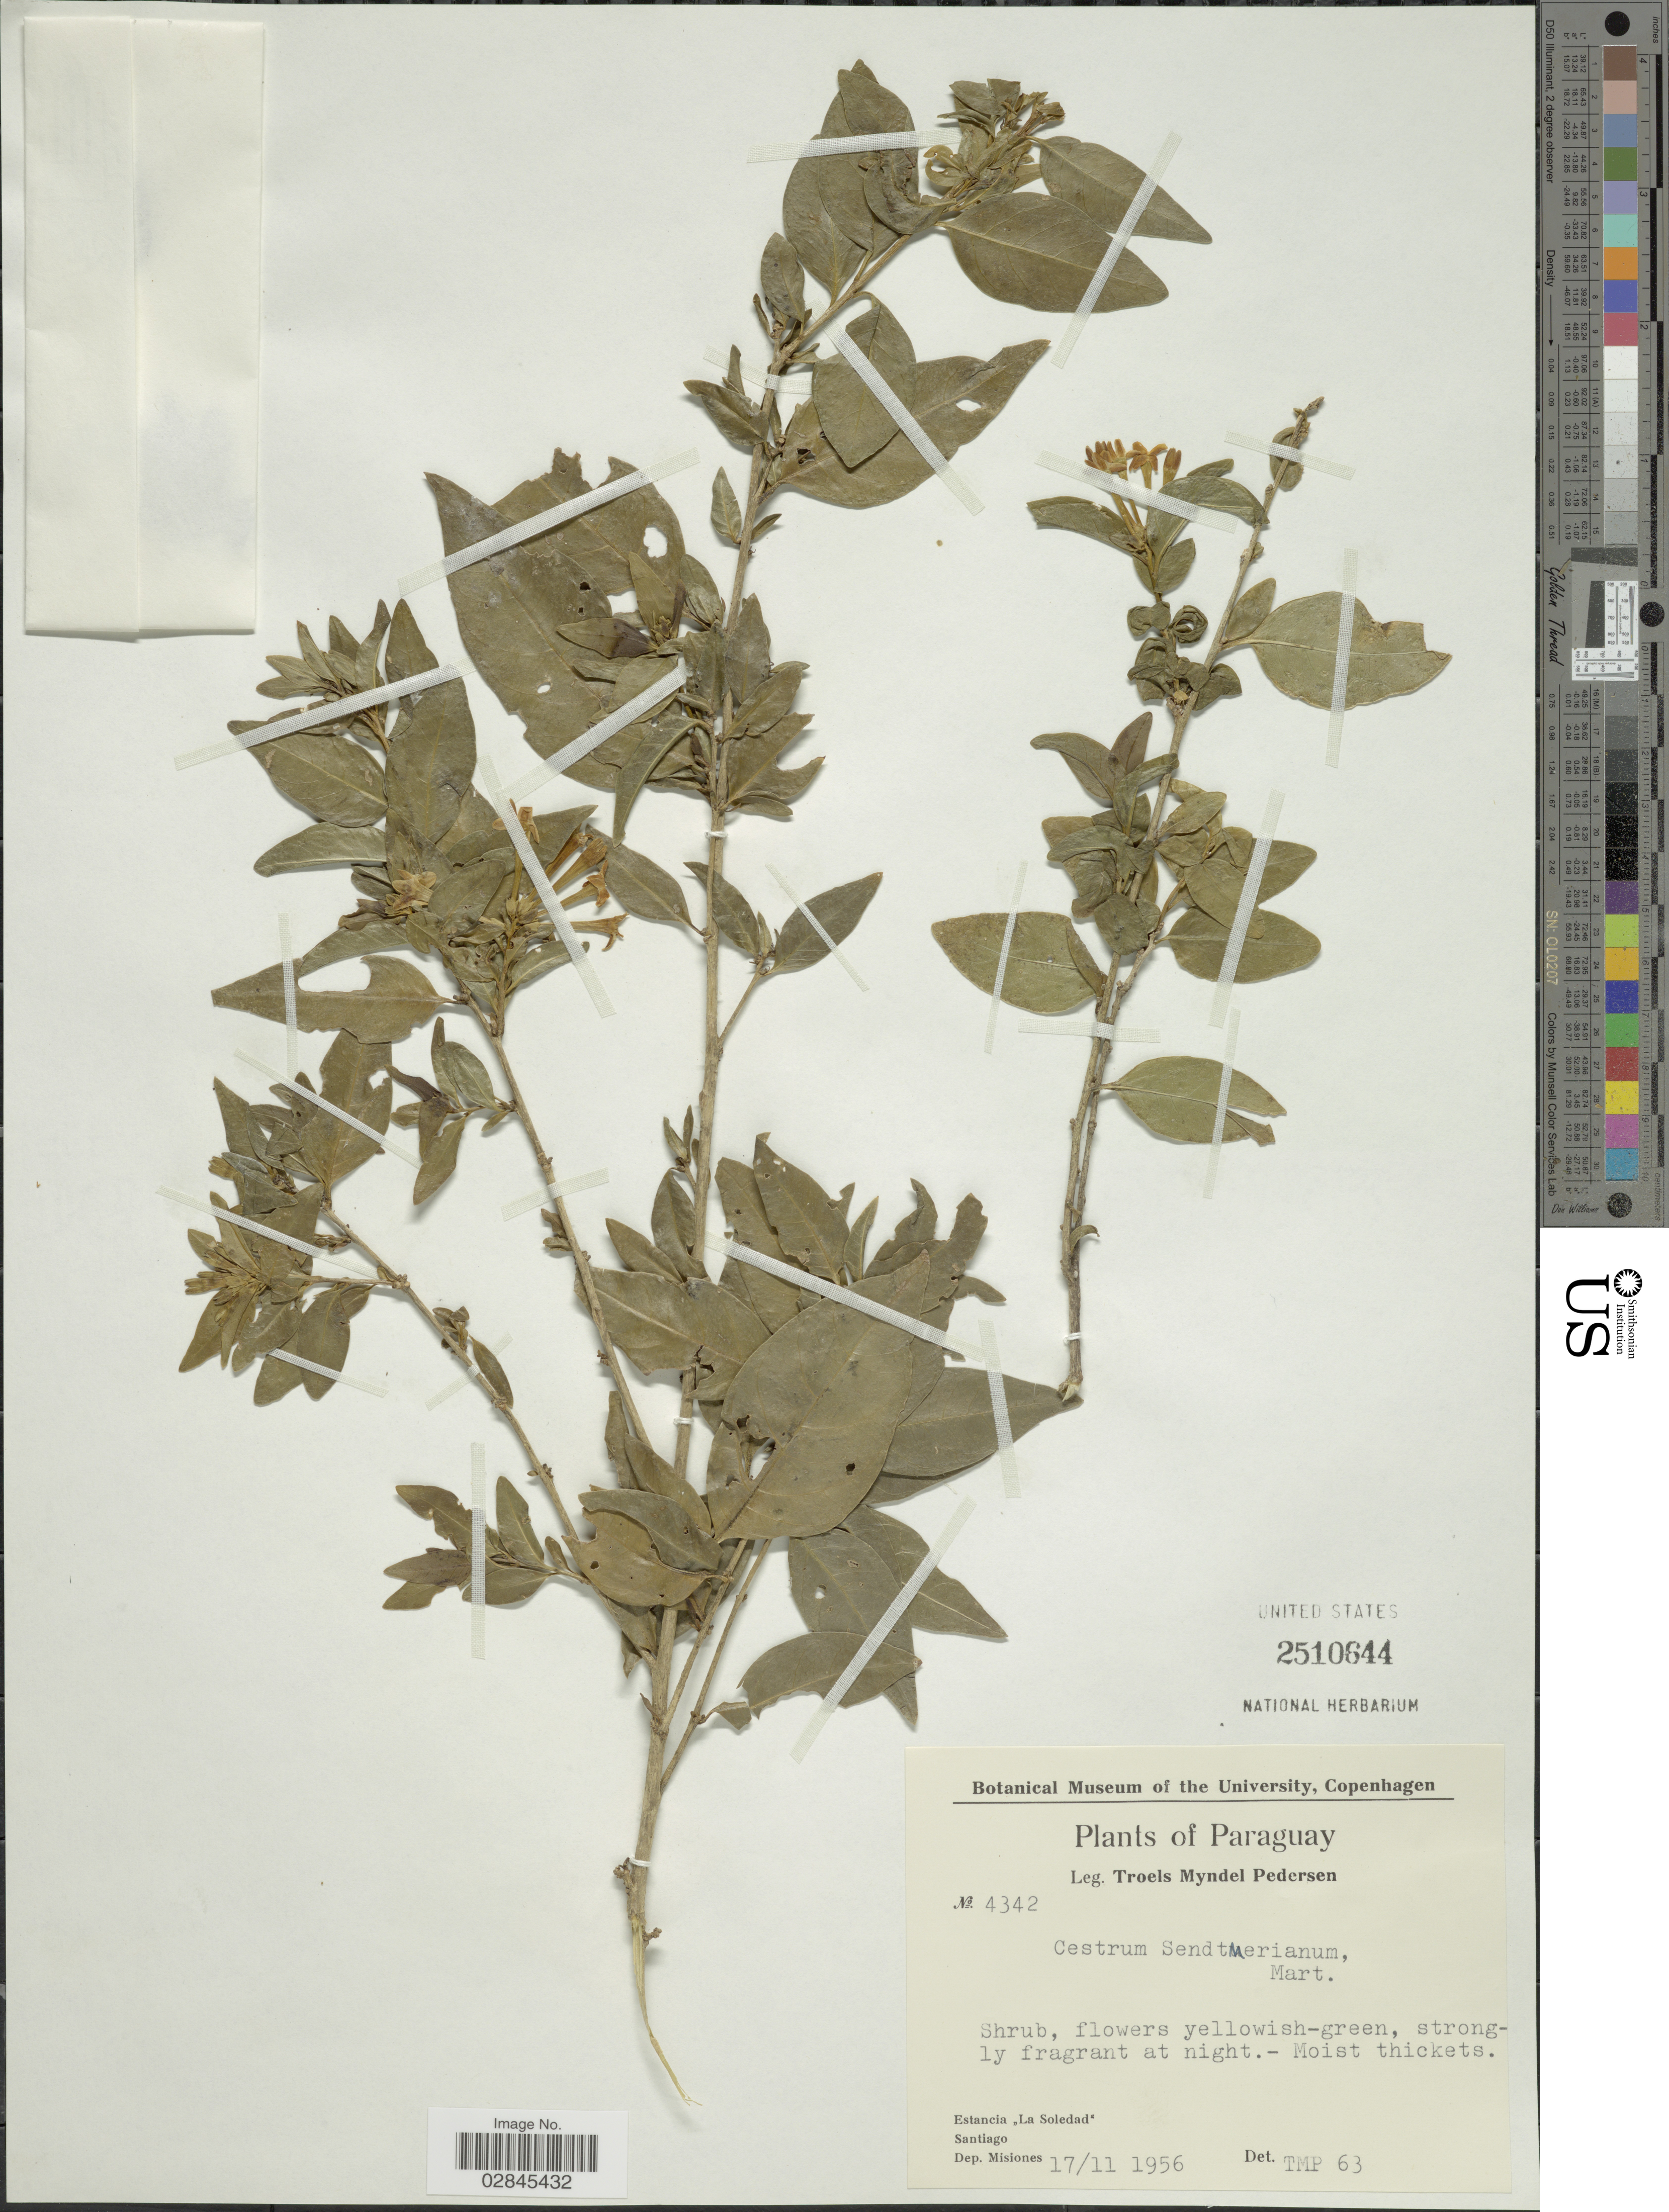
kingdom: Plantae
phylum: Tracheophyta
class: Magnoliopsida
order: Solanales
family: Solanaceae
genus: Cestrum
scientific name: Cestrum mariquitense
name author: Kunth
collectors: T. Pederson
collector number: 4342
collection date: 1956-11-17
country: Paraguay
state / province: Misiones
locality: Estancia "La Soledad". Santiago. Dep. Misiones.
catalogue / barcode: US 2510644